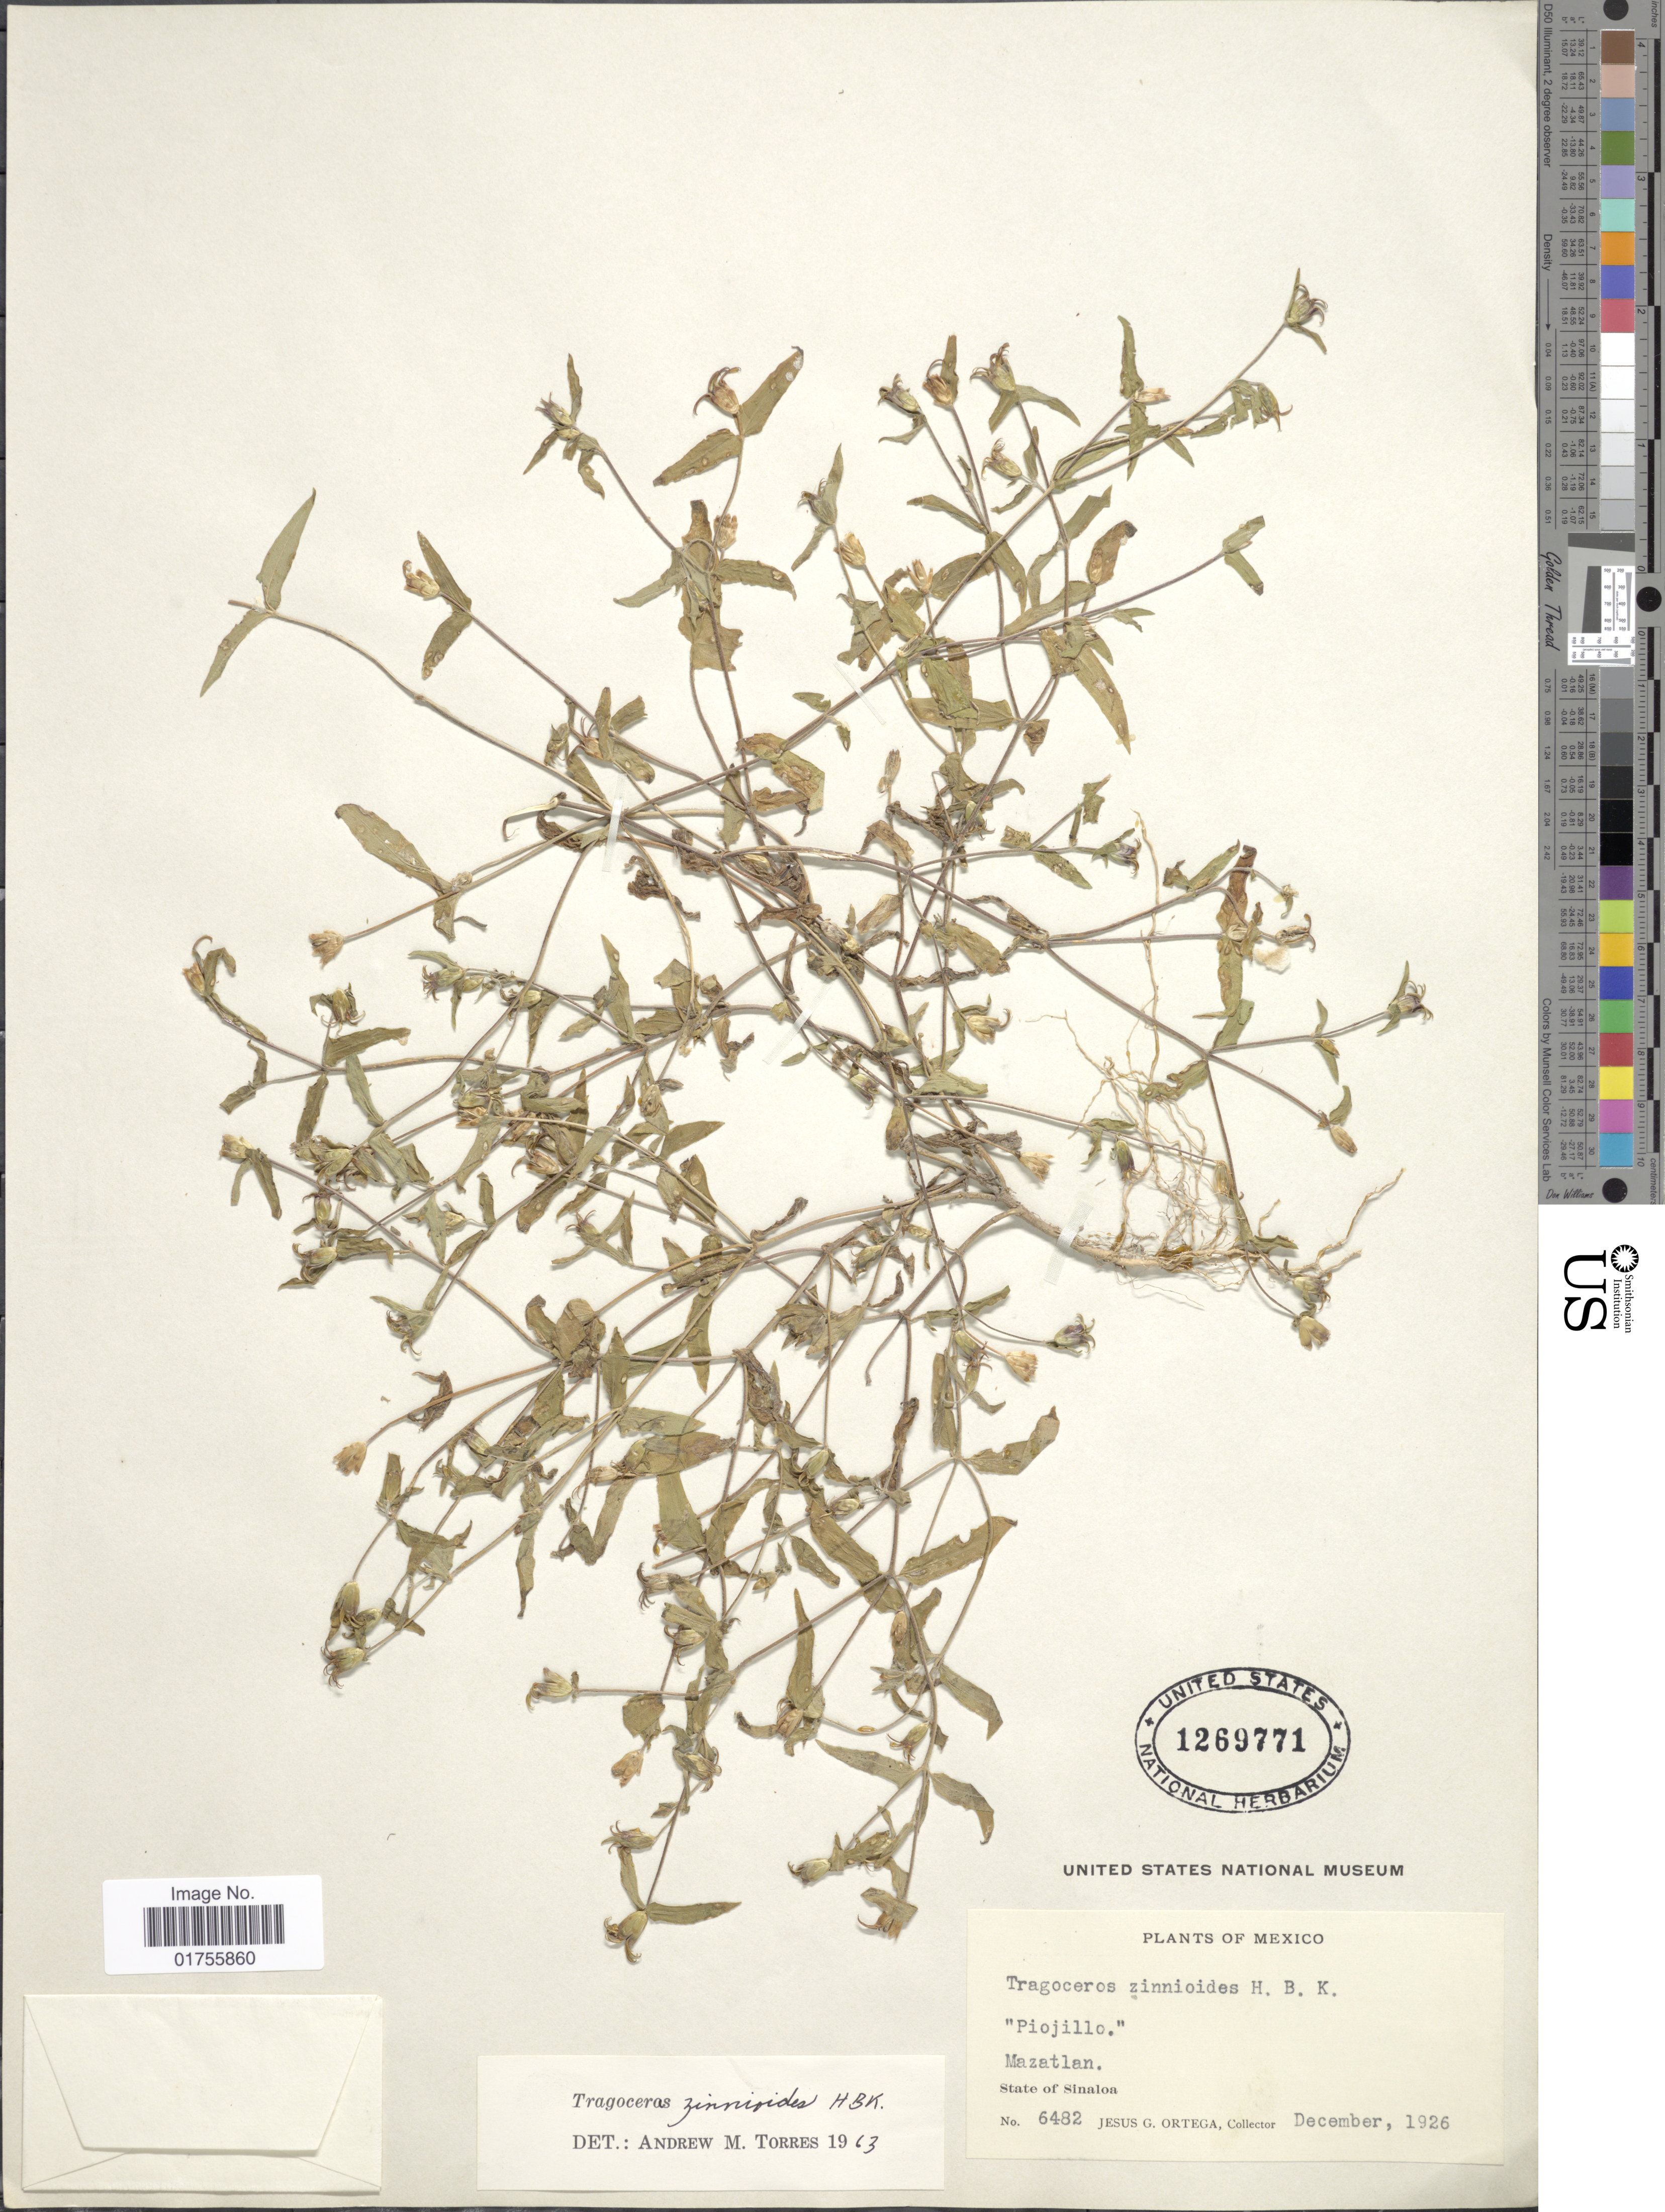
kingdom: Plantae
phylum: Tracheophyta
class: Magnoliopsida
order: Asterales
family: Asteraceae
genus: Tragoceros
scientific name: Tragoceros zinnioides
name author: Kunth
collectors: J. Ortega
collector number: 6482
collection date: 1926-12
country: Mexico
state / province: Sinaloa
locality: Piojillo, Mazatlan, State of Sinaloa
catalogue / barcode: US 1269771